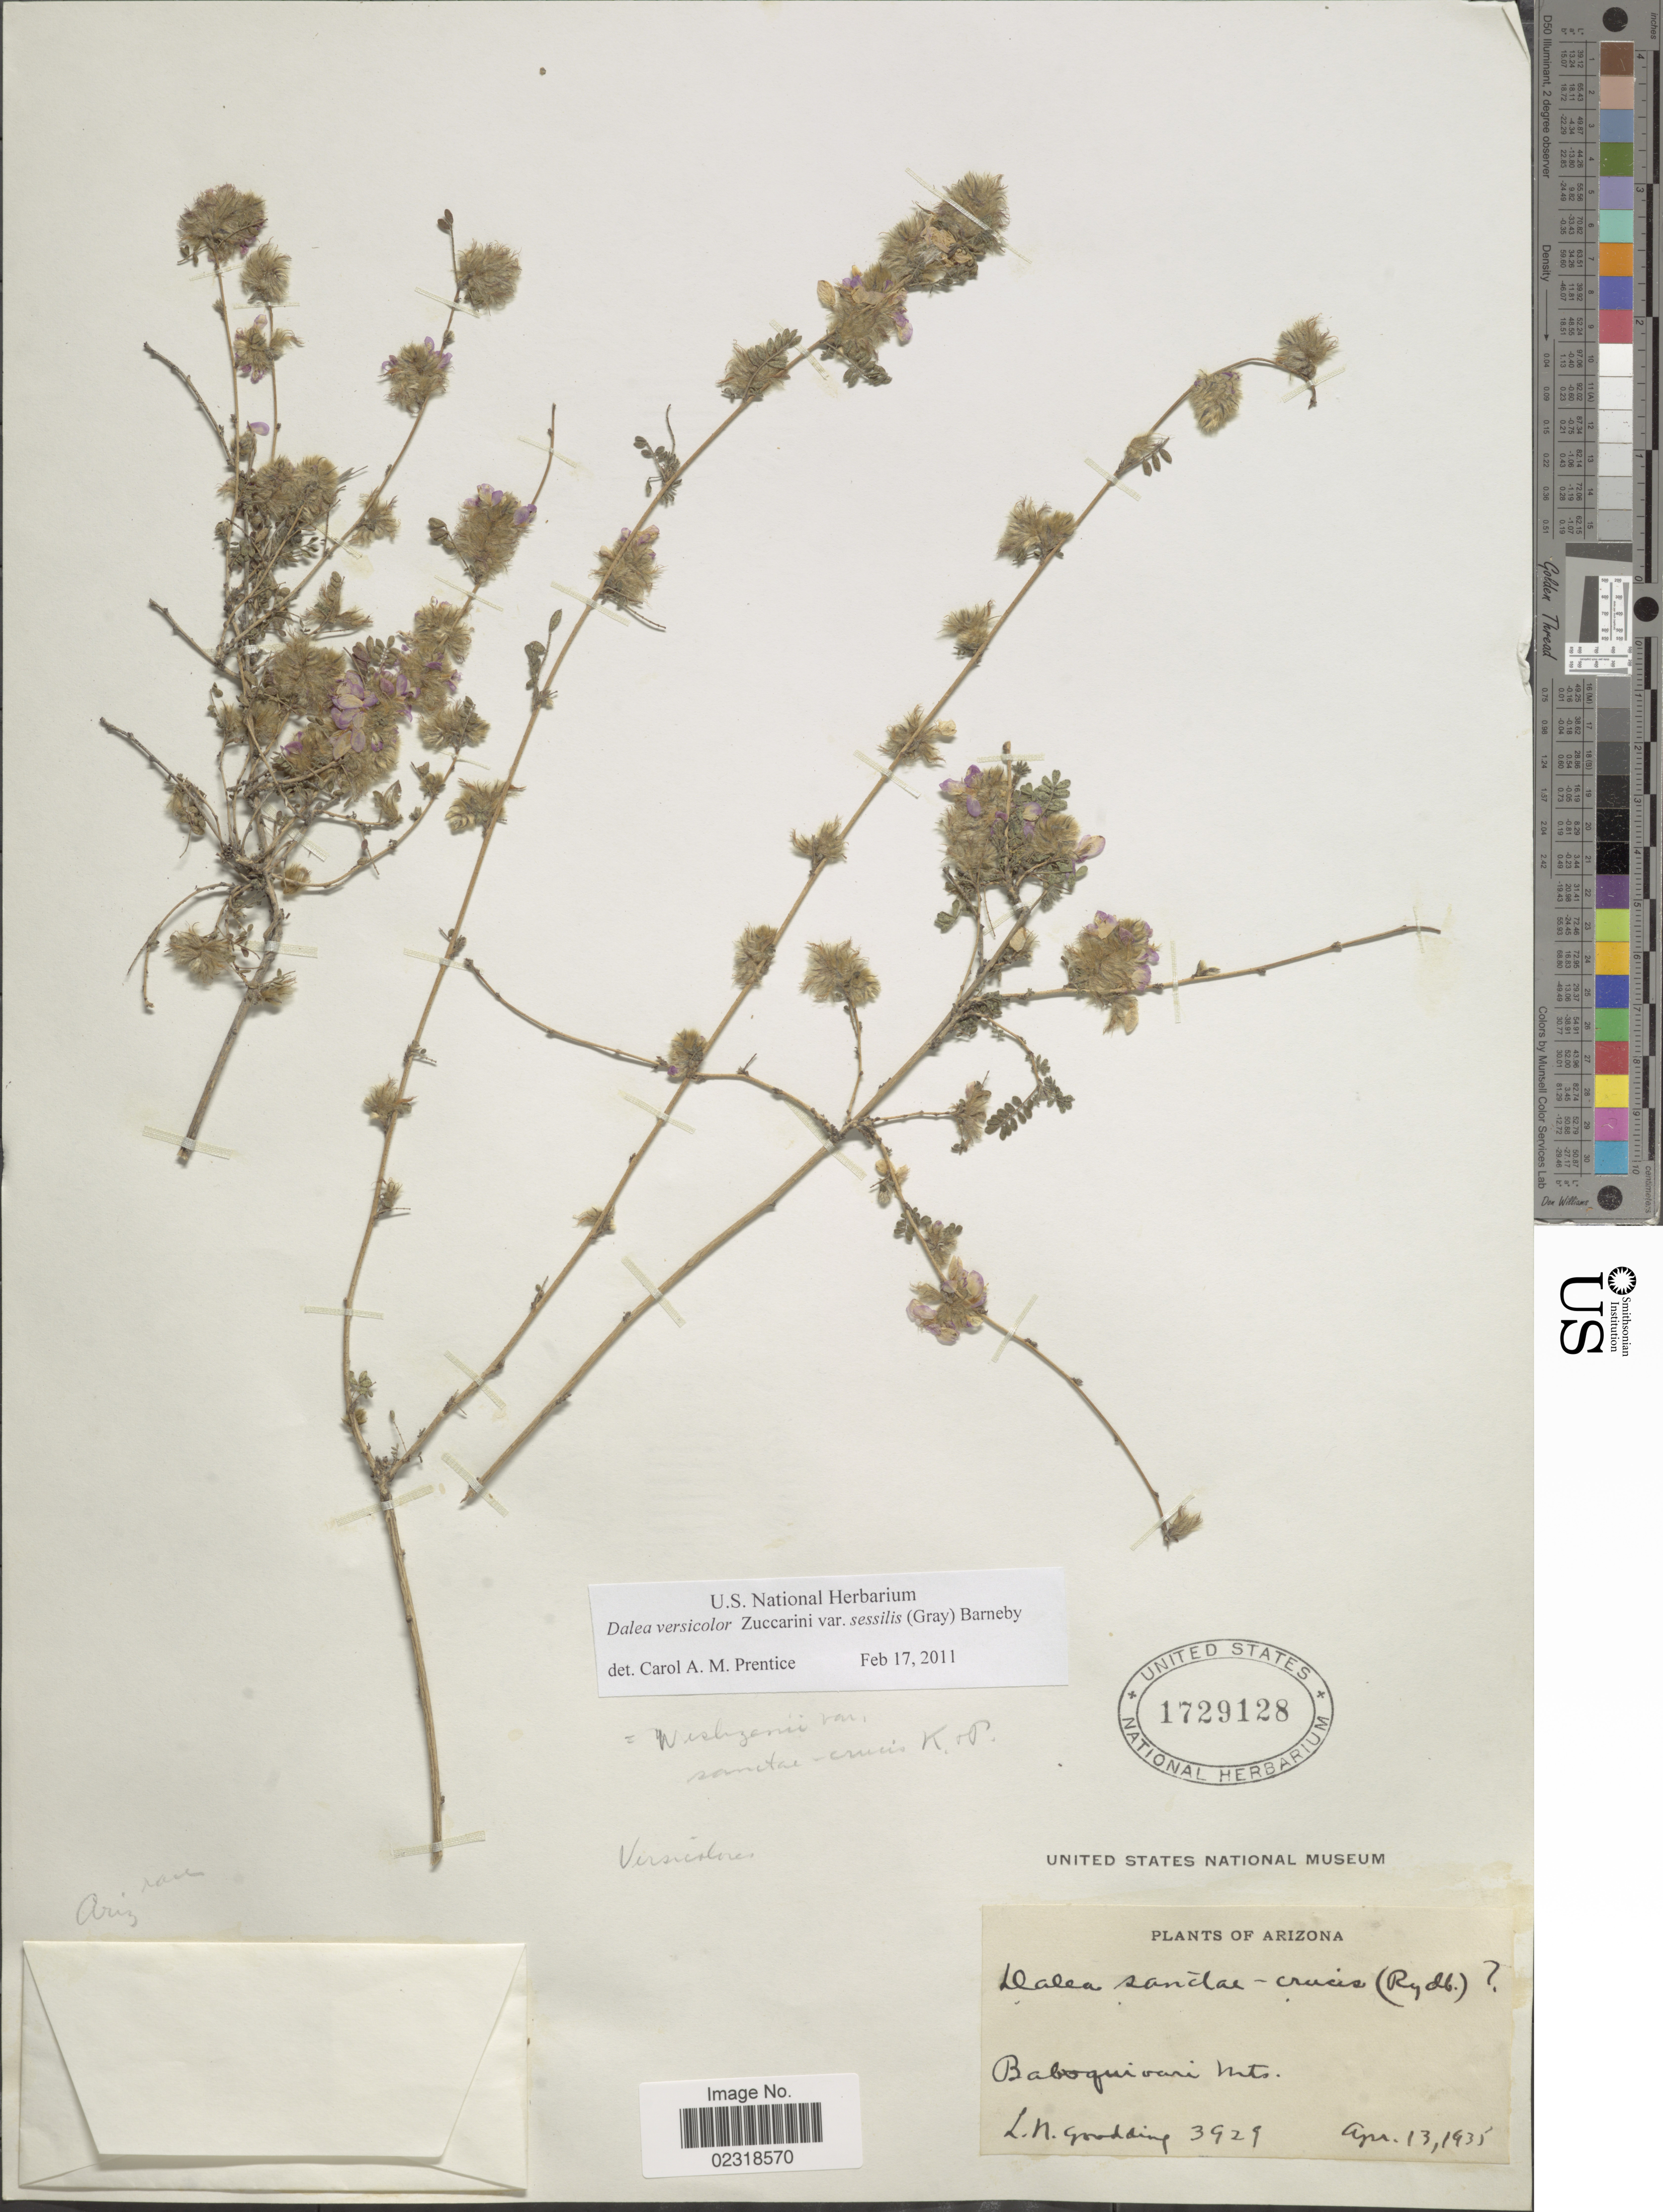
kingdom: Plantae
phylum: Tracheophyta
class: Magnoliopsida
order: Fabales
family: Fabaceae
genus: Dalea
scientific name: Dalea versicolor var. sessilis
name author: Zucc.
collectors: L. N. Goodding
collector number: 3929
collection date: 1935-04-13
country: United States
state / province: Arizona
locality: Baboquivari Mts.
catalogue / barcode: US 1729128